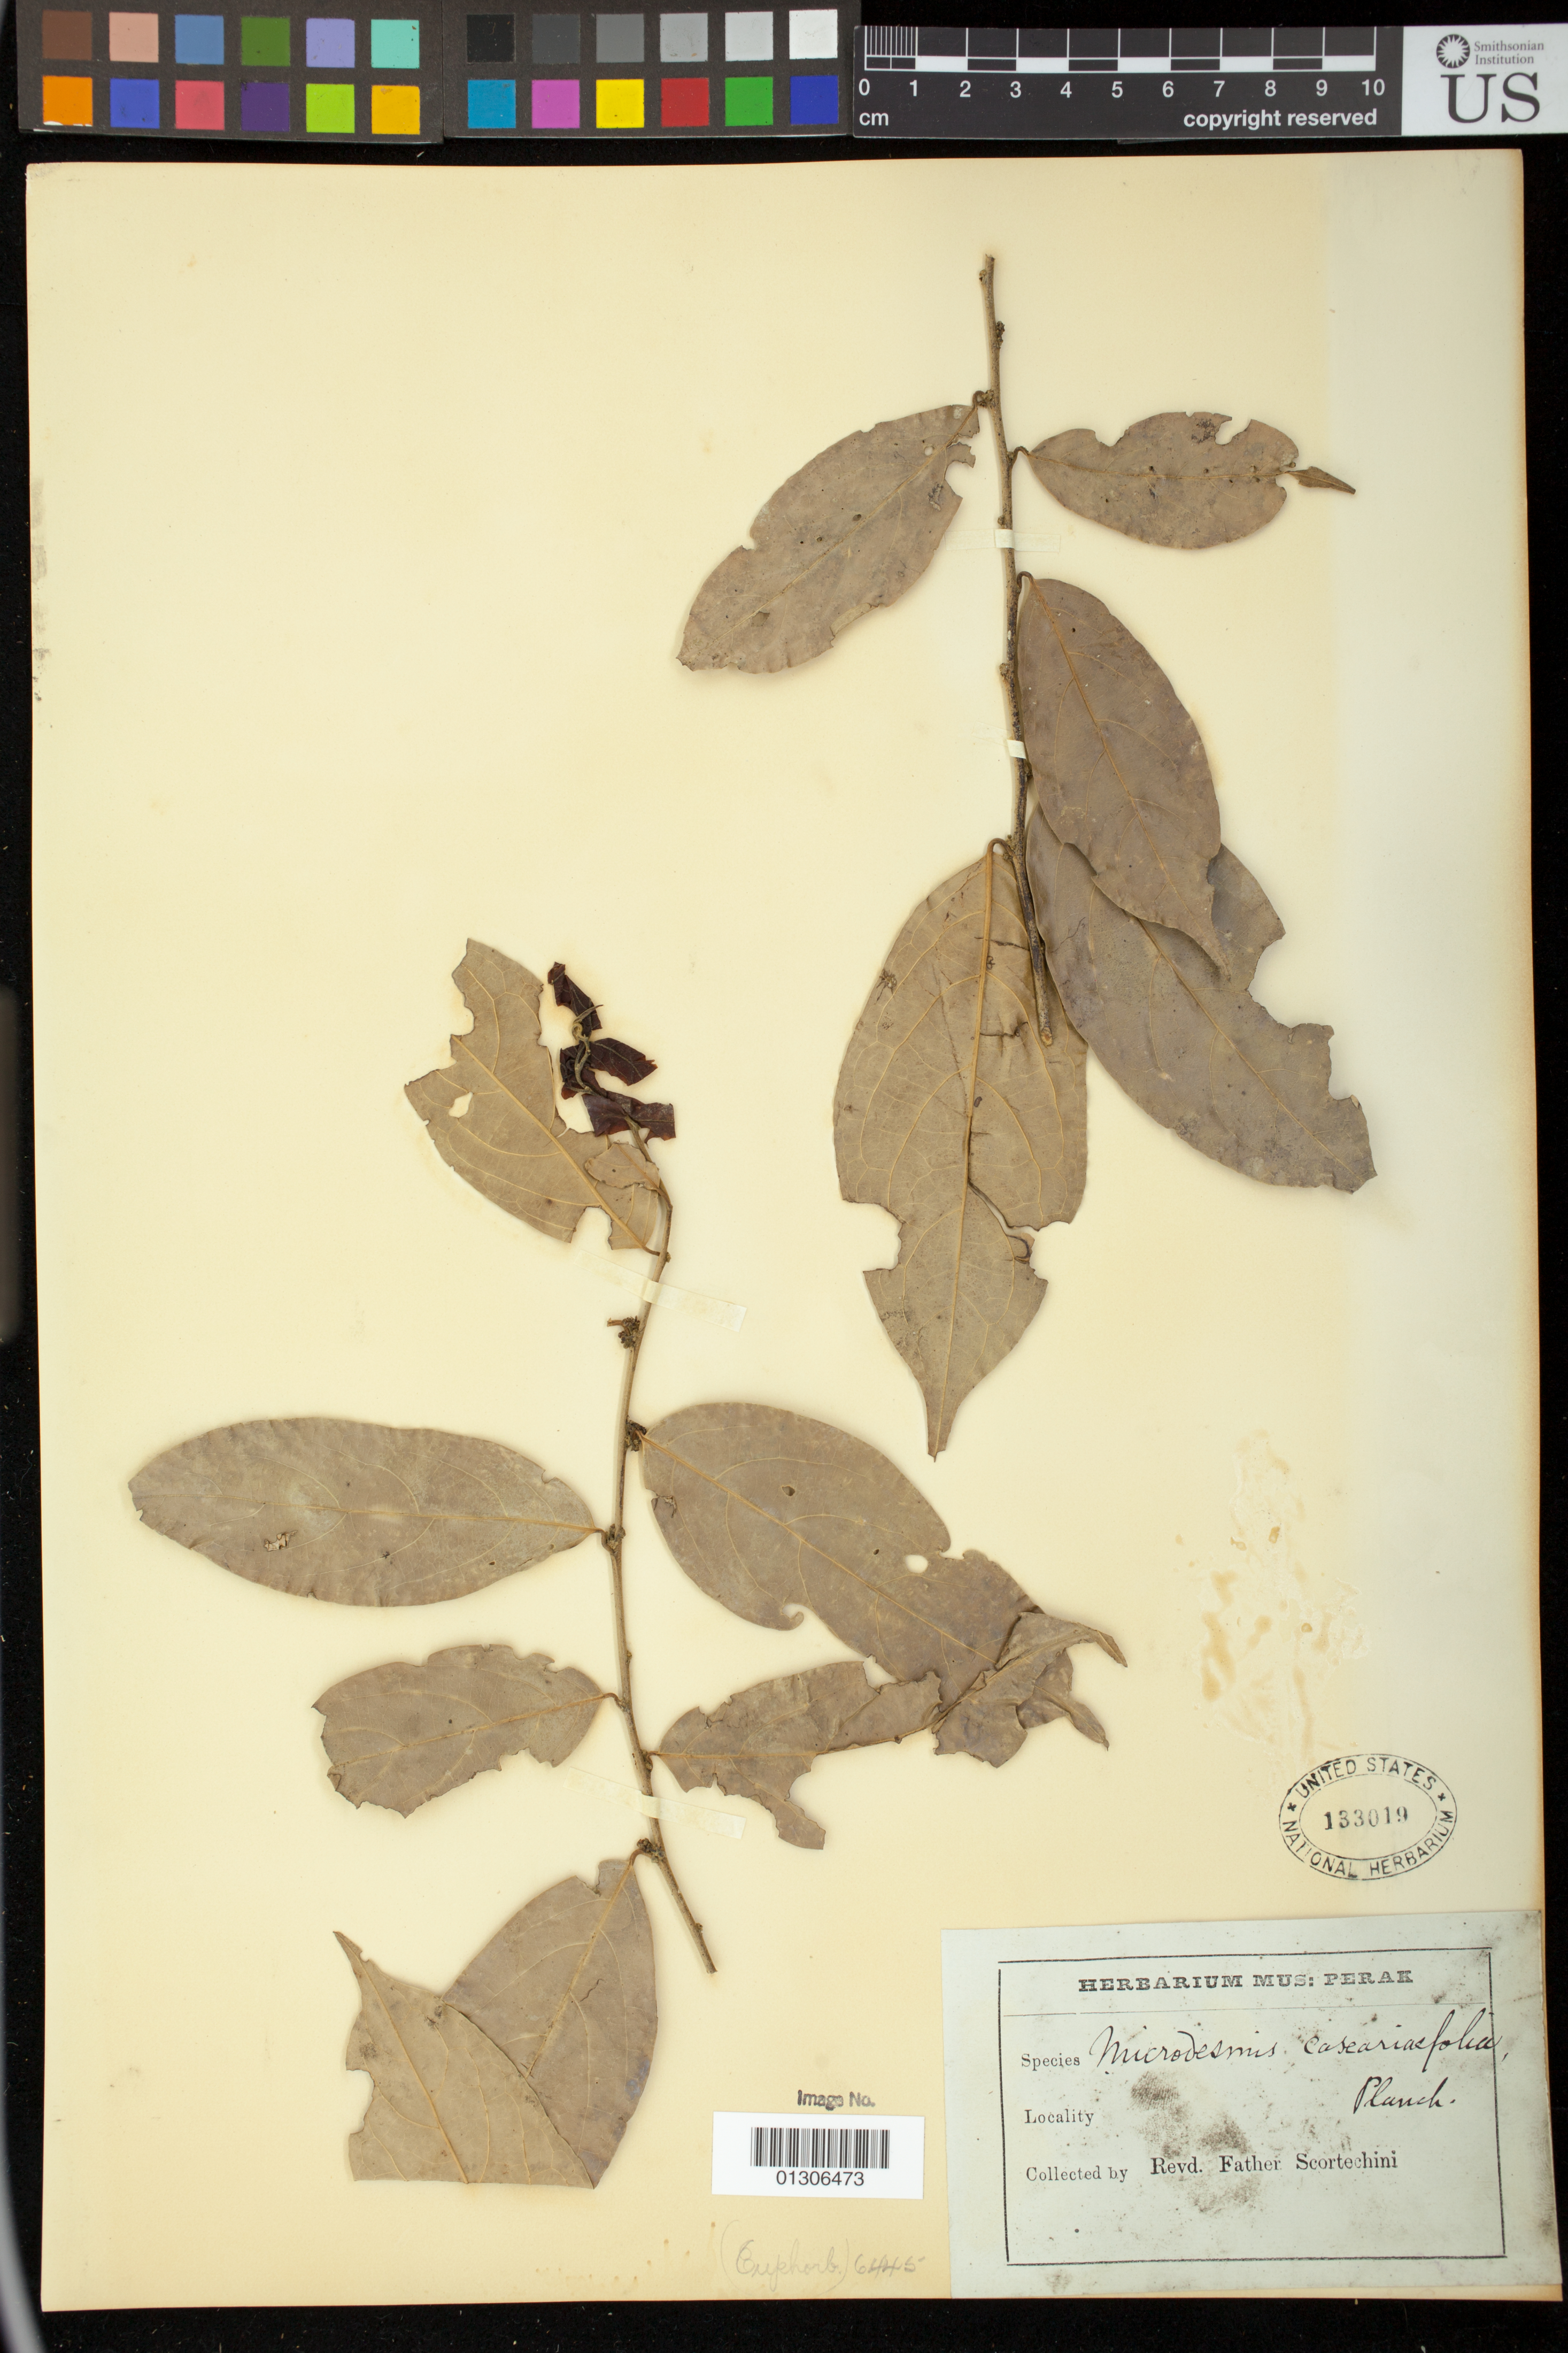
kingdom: Plantae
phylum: Tracheophyta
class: Magnoliopsida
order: Malpighiales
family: Pandaceae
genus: Microdesmis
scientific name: Microdesmis casearifolia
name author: Planch. & Hook.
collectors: Fr. Scortechini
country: Malaysia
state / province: Perak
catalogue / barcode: US 133019